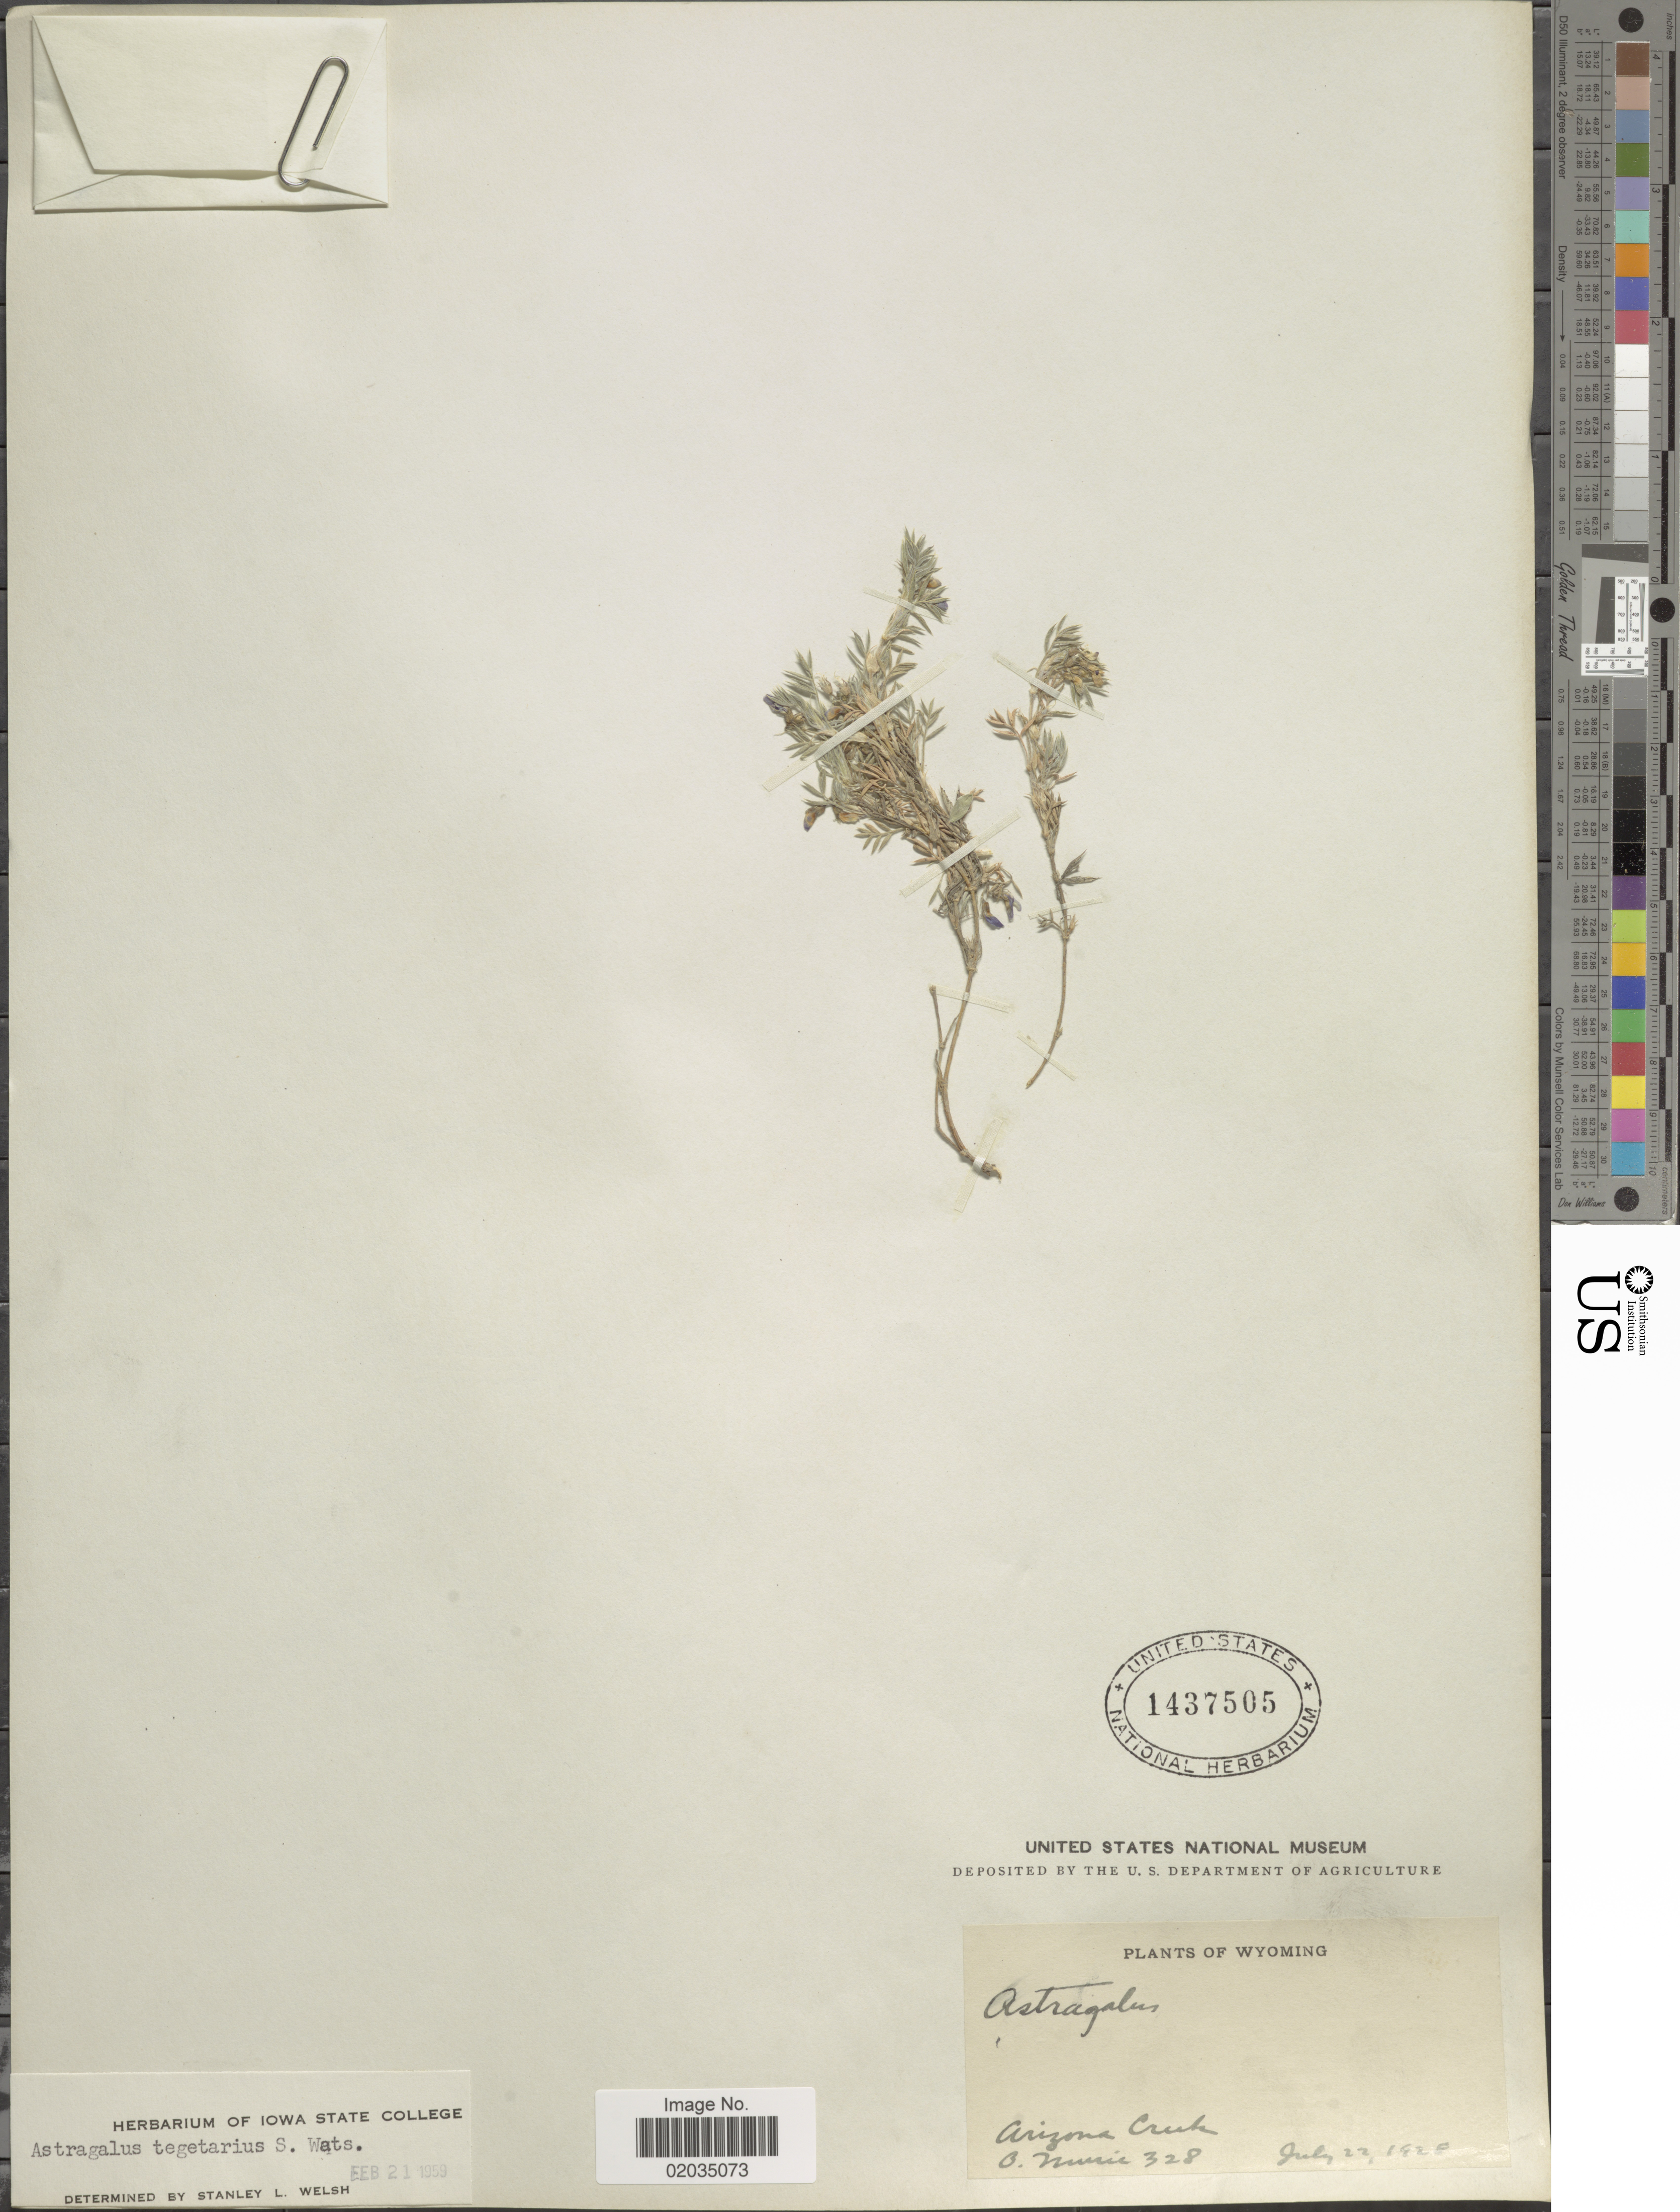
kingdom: Plantae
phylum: Tracheophyta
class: Magnoliopsida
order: Fabales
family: Fabaceae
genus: Astragalus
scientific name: Astragalus tegetarius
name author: S. Watson in C. King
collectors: O. Murie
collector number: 328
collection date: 1928-07-22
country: United States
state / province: Wyoming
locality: Arziona Creek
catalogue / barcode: US 1437505